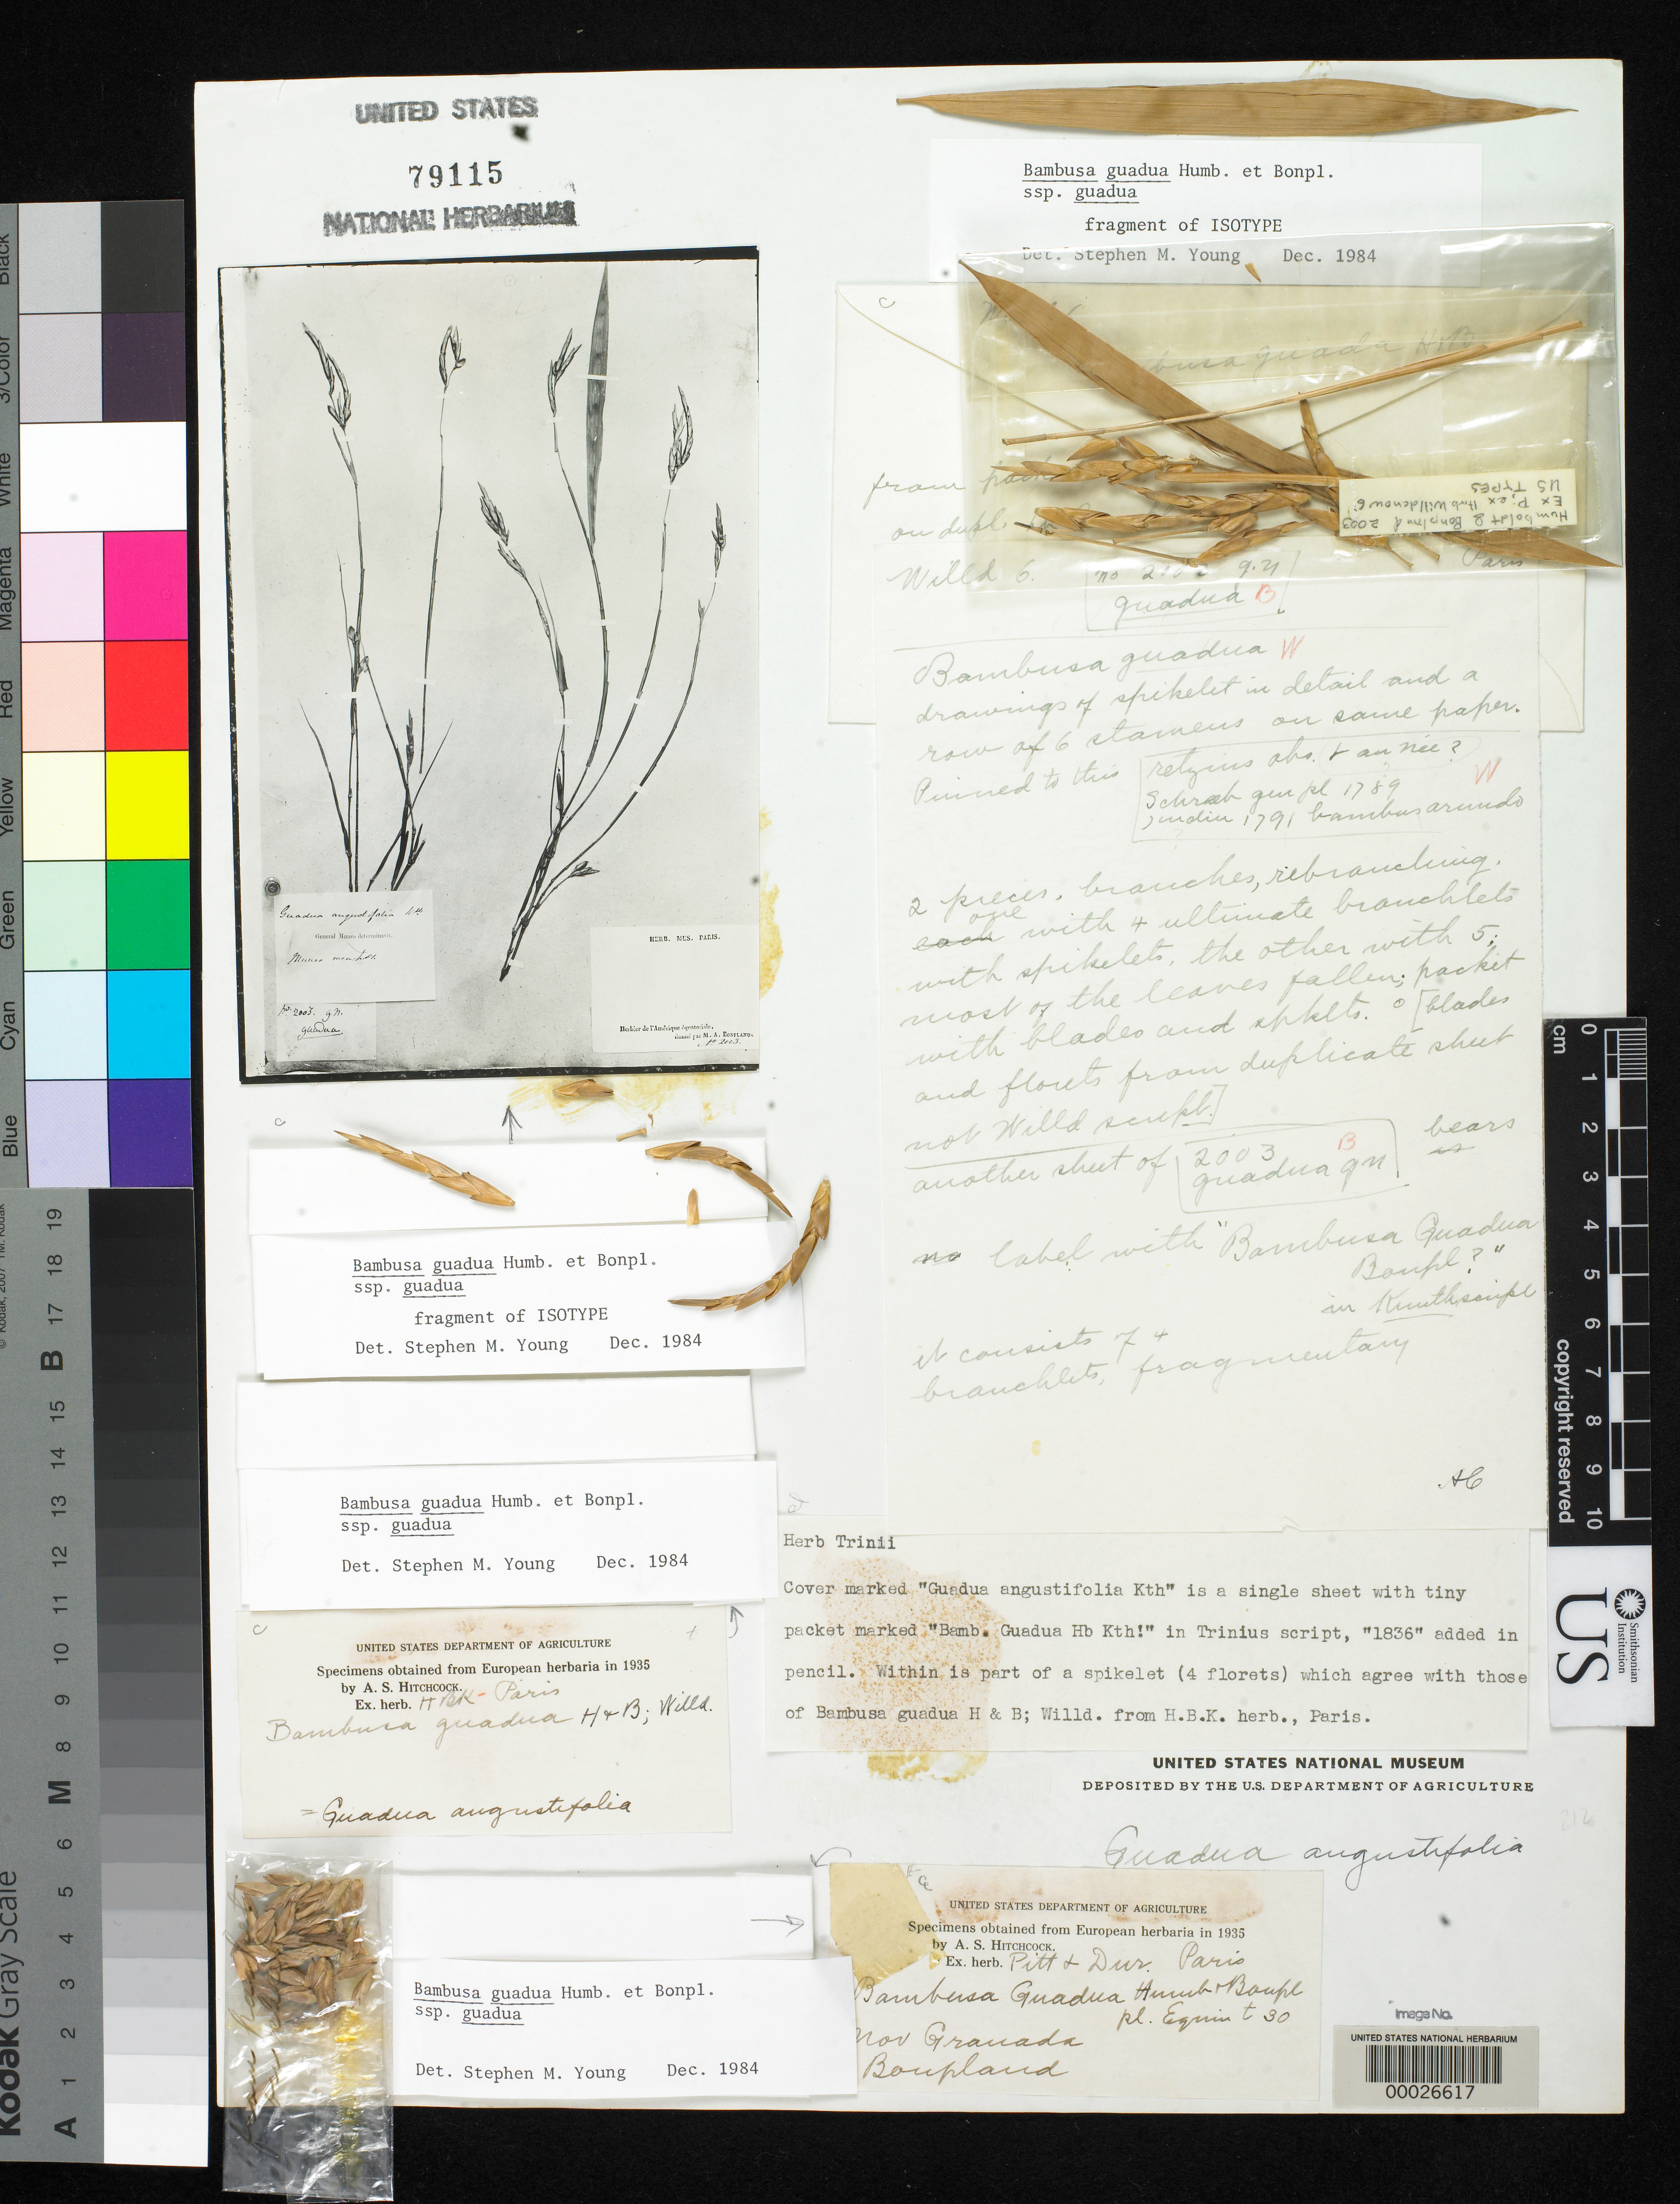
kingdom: Plantae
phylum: Tracheophyta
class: Liliopsida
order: Poales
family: Poaceae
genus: Bambusa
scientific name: Bambusa guadua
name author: Bonpl.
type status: Isolectotype; Type Collection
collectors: A. J. A. Bonpland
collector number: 2003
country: Colombia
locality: "New Granada".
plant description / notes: drawings of spikelete in detail and a raw of 6 stamens on same paper. 2 pieces. branches, rebranching with 4 ultimate branchlets with spikelets, the other with 5; most of the leaves fallen; packet with blades and spklets. [blades and florets from duplicate sheet not Willd script.]; Herb Trinii. Cover marked "Guadua angustifolia Kth" is a single sheet with tiny packet marked "Bamb. Guadua Hb Kth!" in Trinius script, "1836" added in pencil. Within is part of a spikelet (4 florets) which agree with those of Bambusa guadua H&B; Willd. from H.B.K. herb., Paris.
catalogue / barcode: US 79115